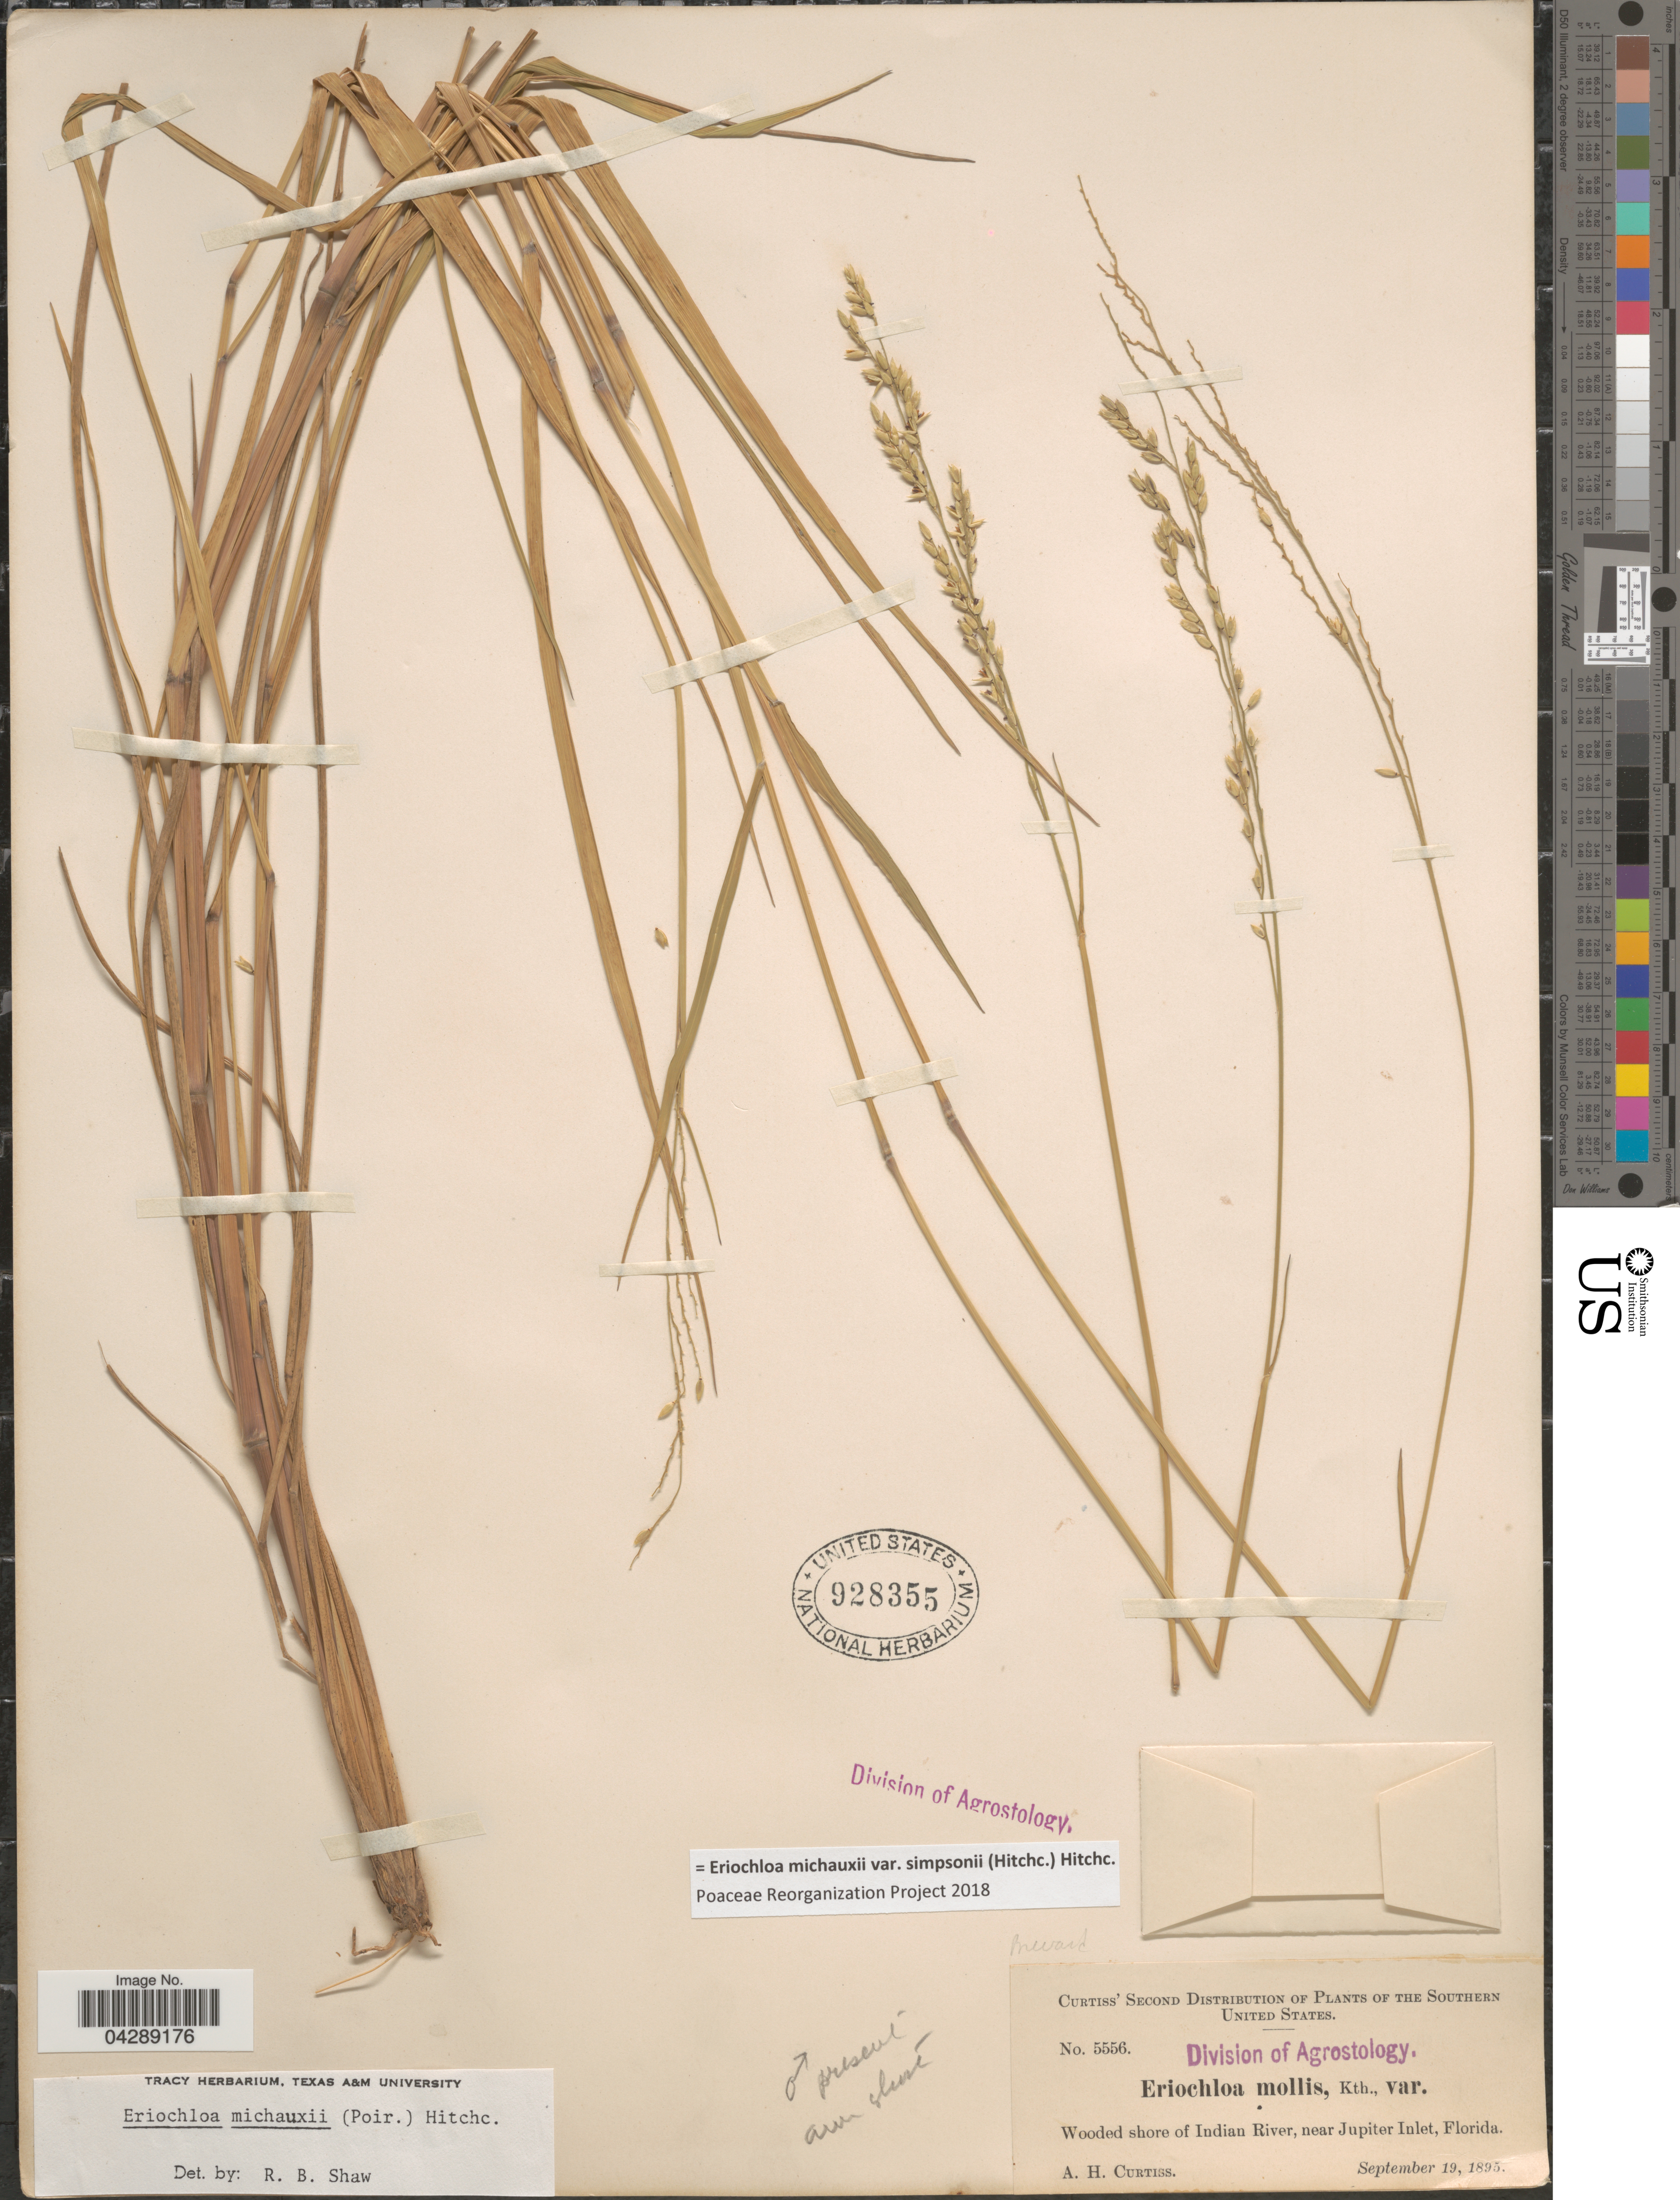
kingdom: Plantae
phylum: Tracheophyta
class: Liliopsida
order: Poales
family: Poaceae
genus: Eriochloa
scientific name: Eriochloa michauxii var. simpsonii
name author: Hitchc.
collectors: A. H. Curtiss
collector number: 5556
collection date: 1895-09-19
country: United States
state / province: Florida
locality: Southern United States. Wooded shore of Indian River, near Jupiter Inlet.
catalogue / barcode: US 928355